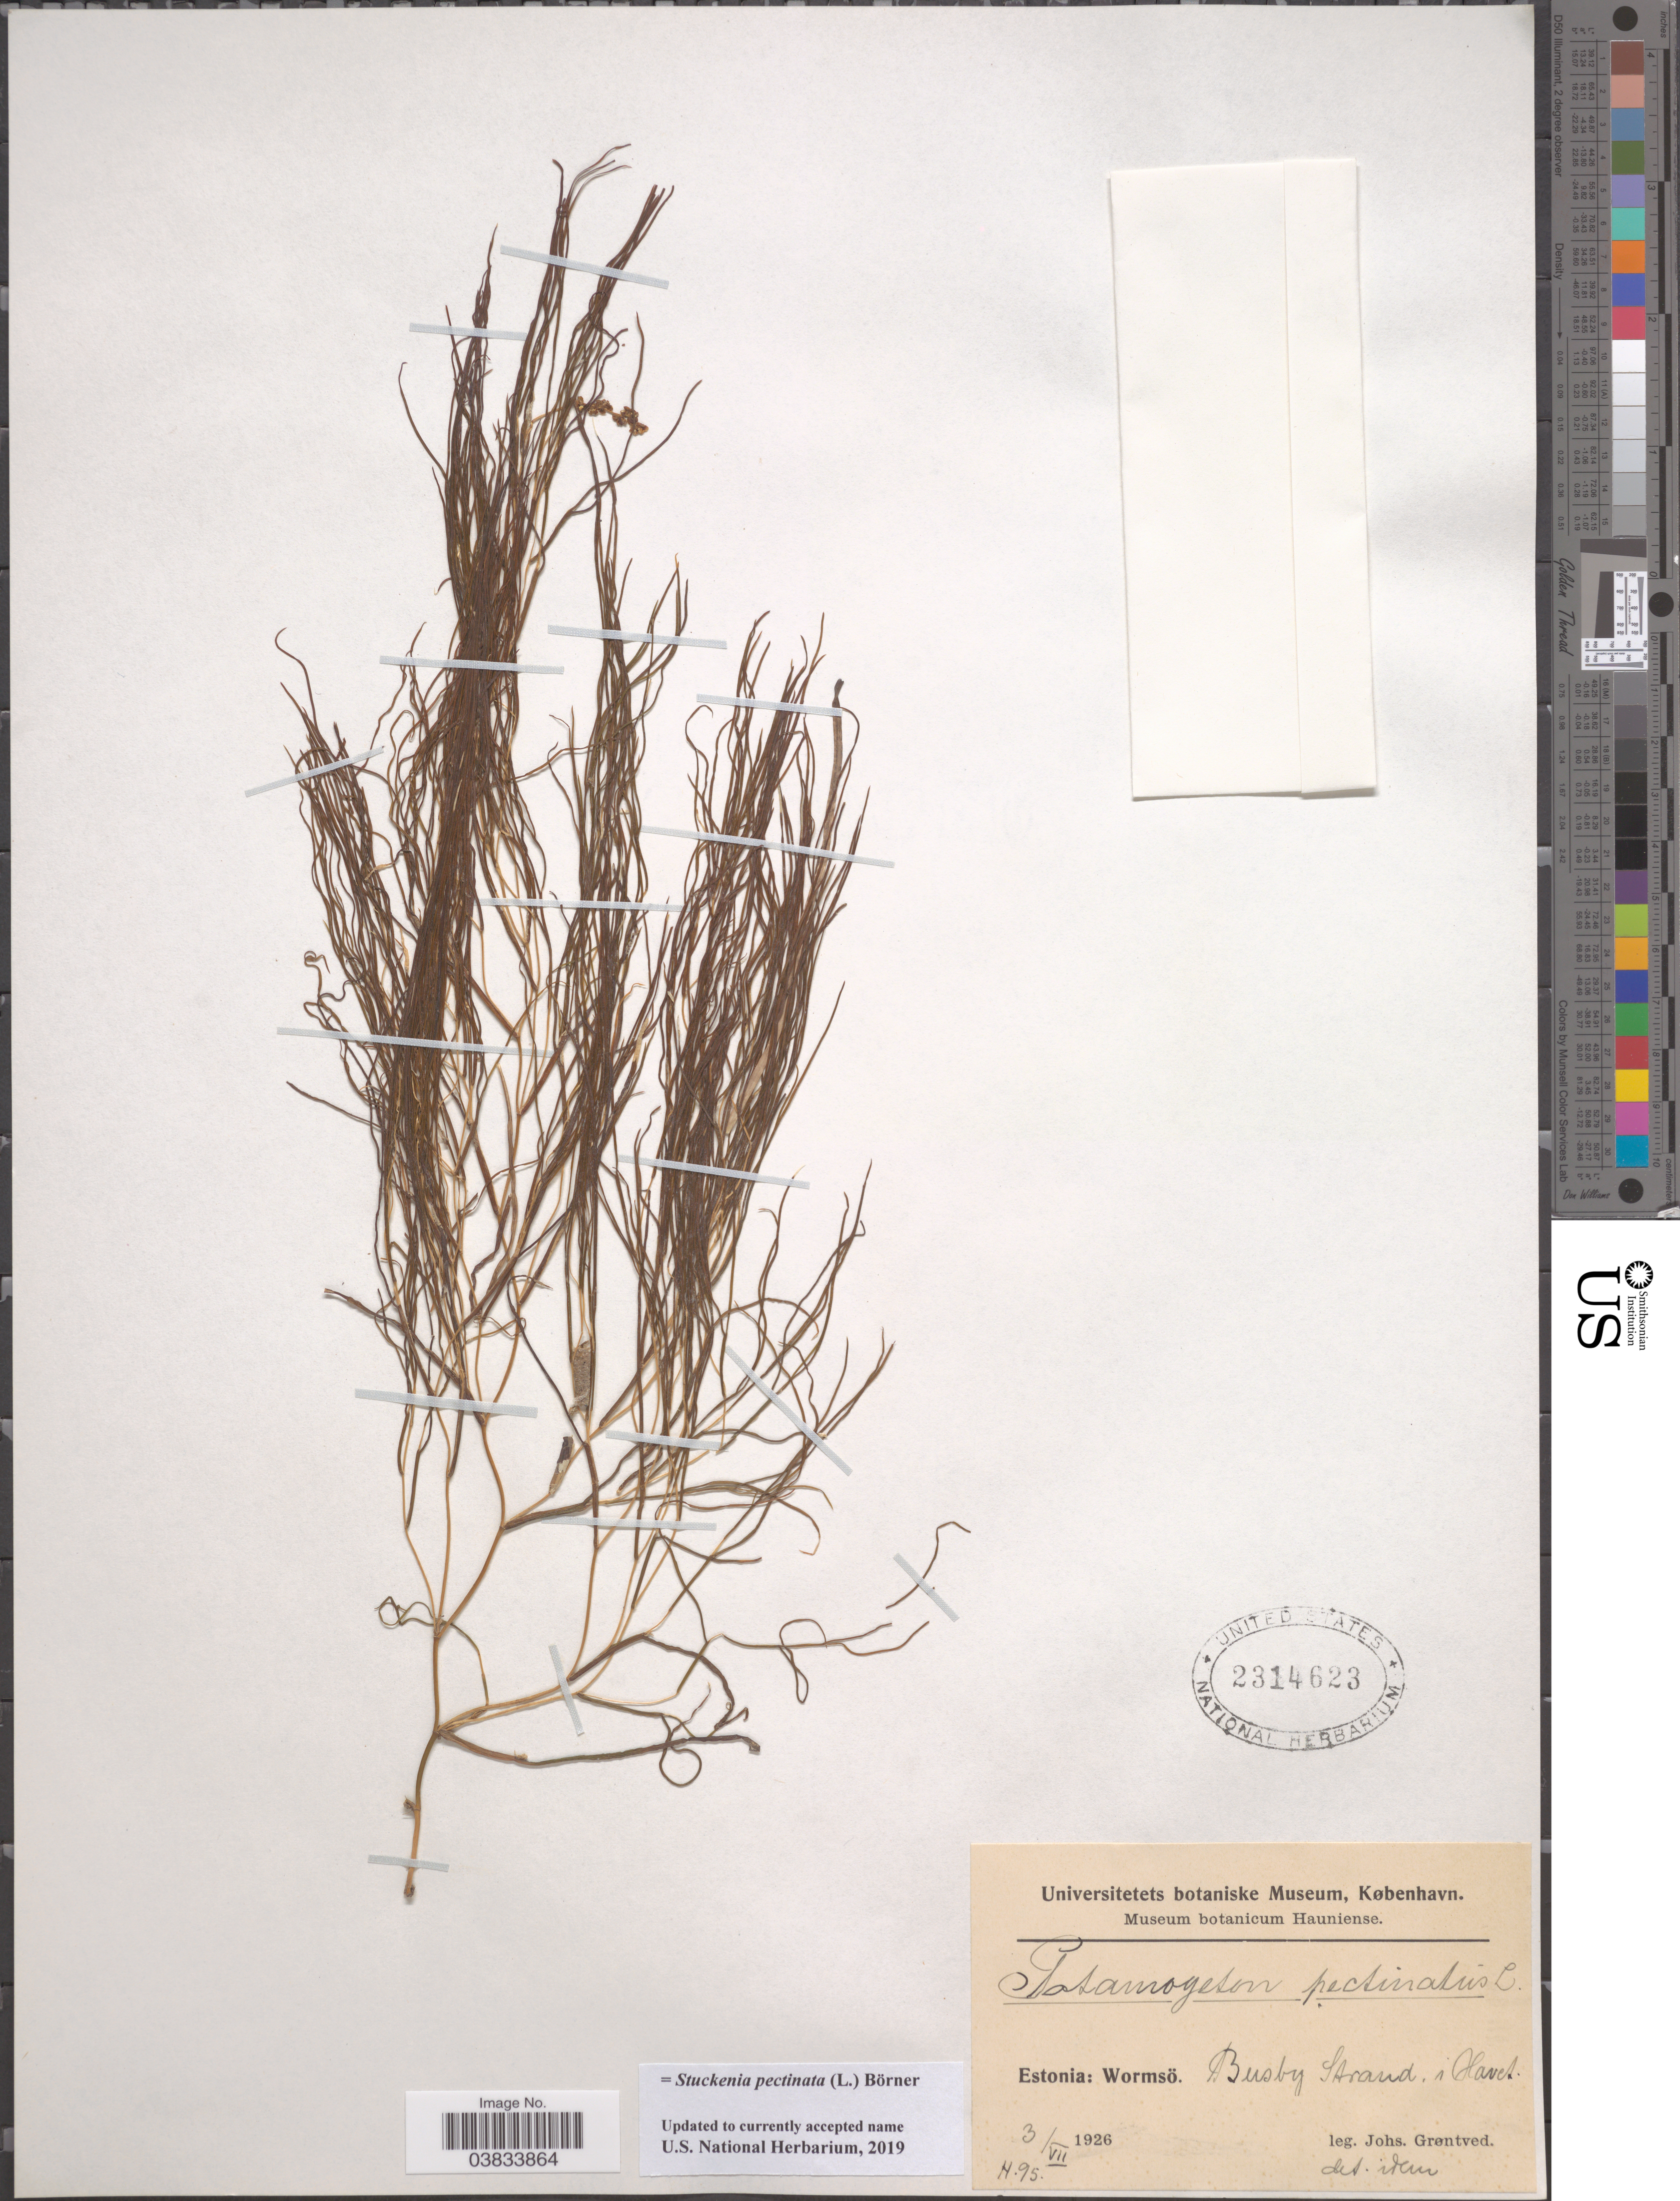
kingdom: Plantae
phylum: Tracheophyta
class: Liliopsida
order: Alismatales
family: Potamogetonaceae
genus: Stuckenia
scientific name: Stuckenia pectinata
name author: (L.) Börner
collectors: J. Grøntved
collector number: H95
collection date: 1926-07-03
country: Estonia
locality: Wormsö. Busby Strand, i Havet [interpreted].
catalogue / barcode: US 2314623